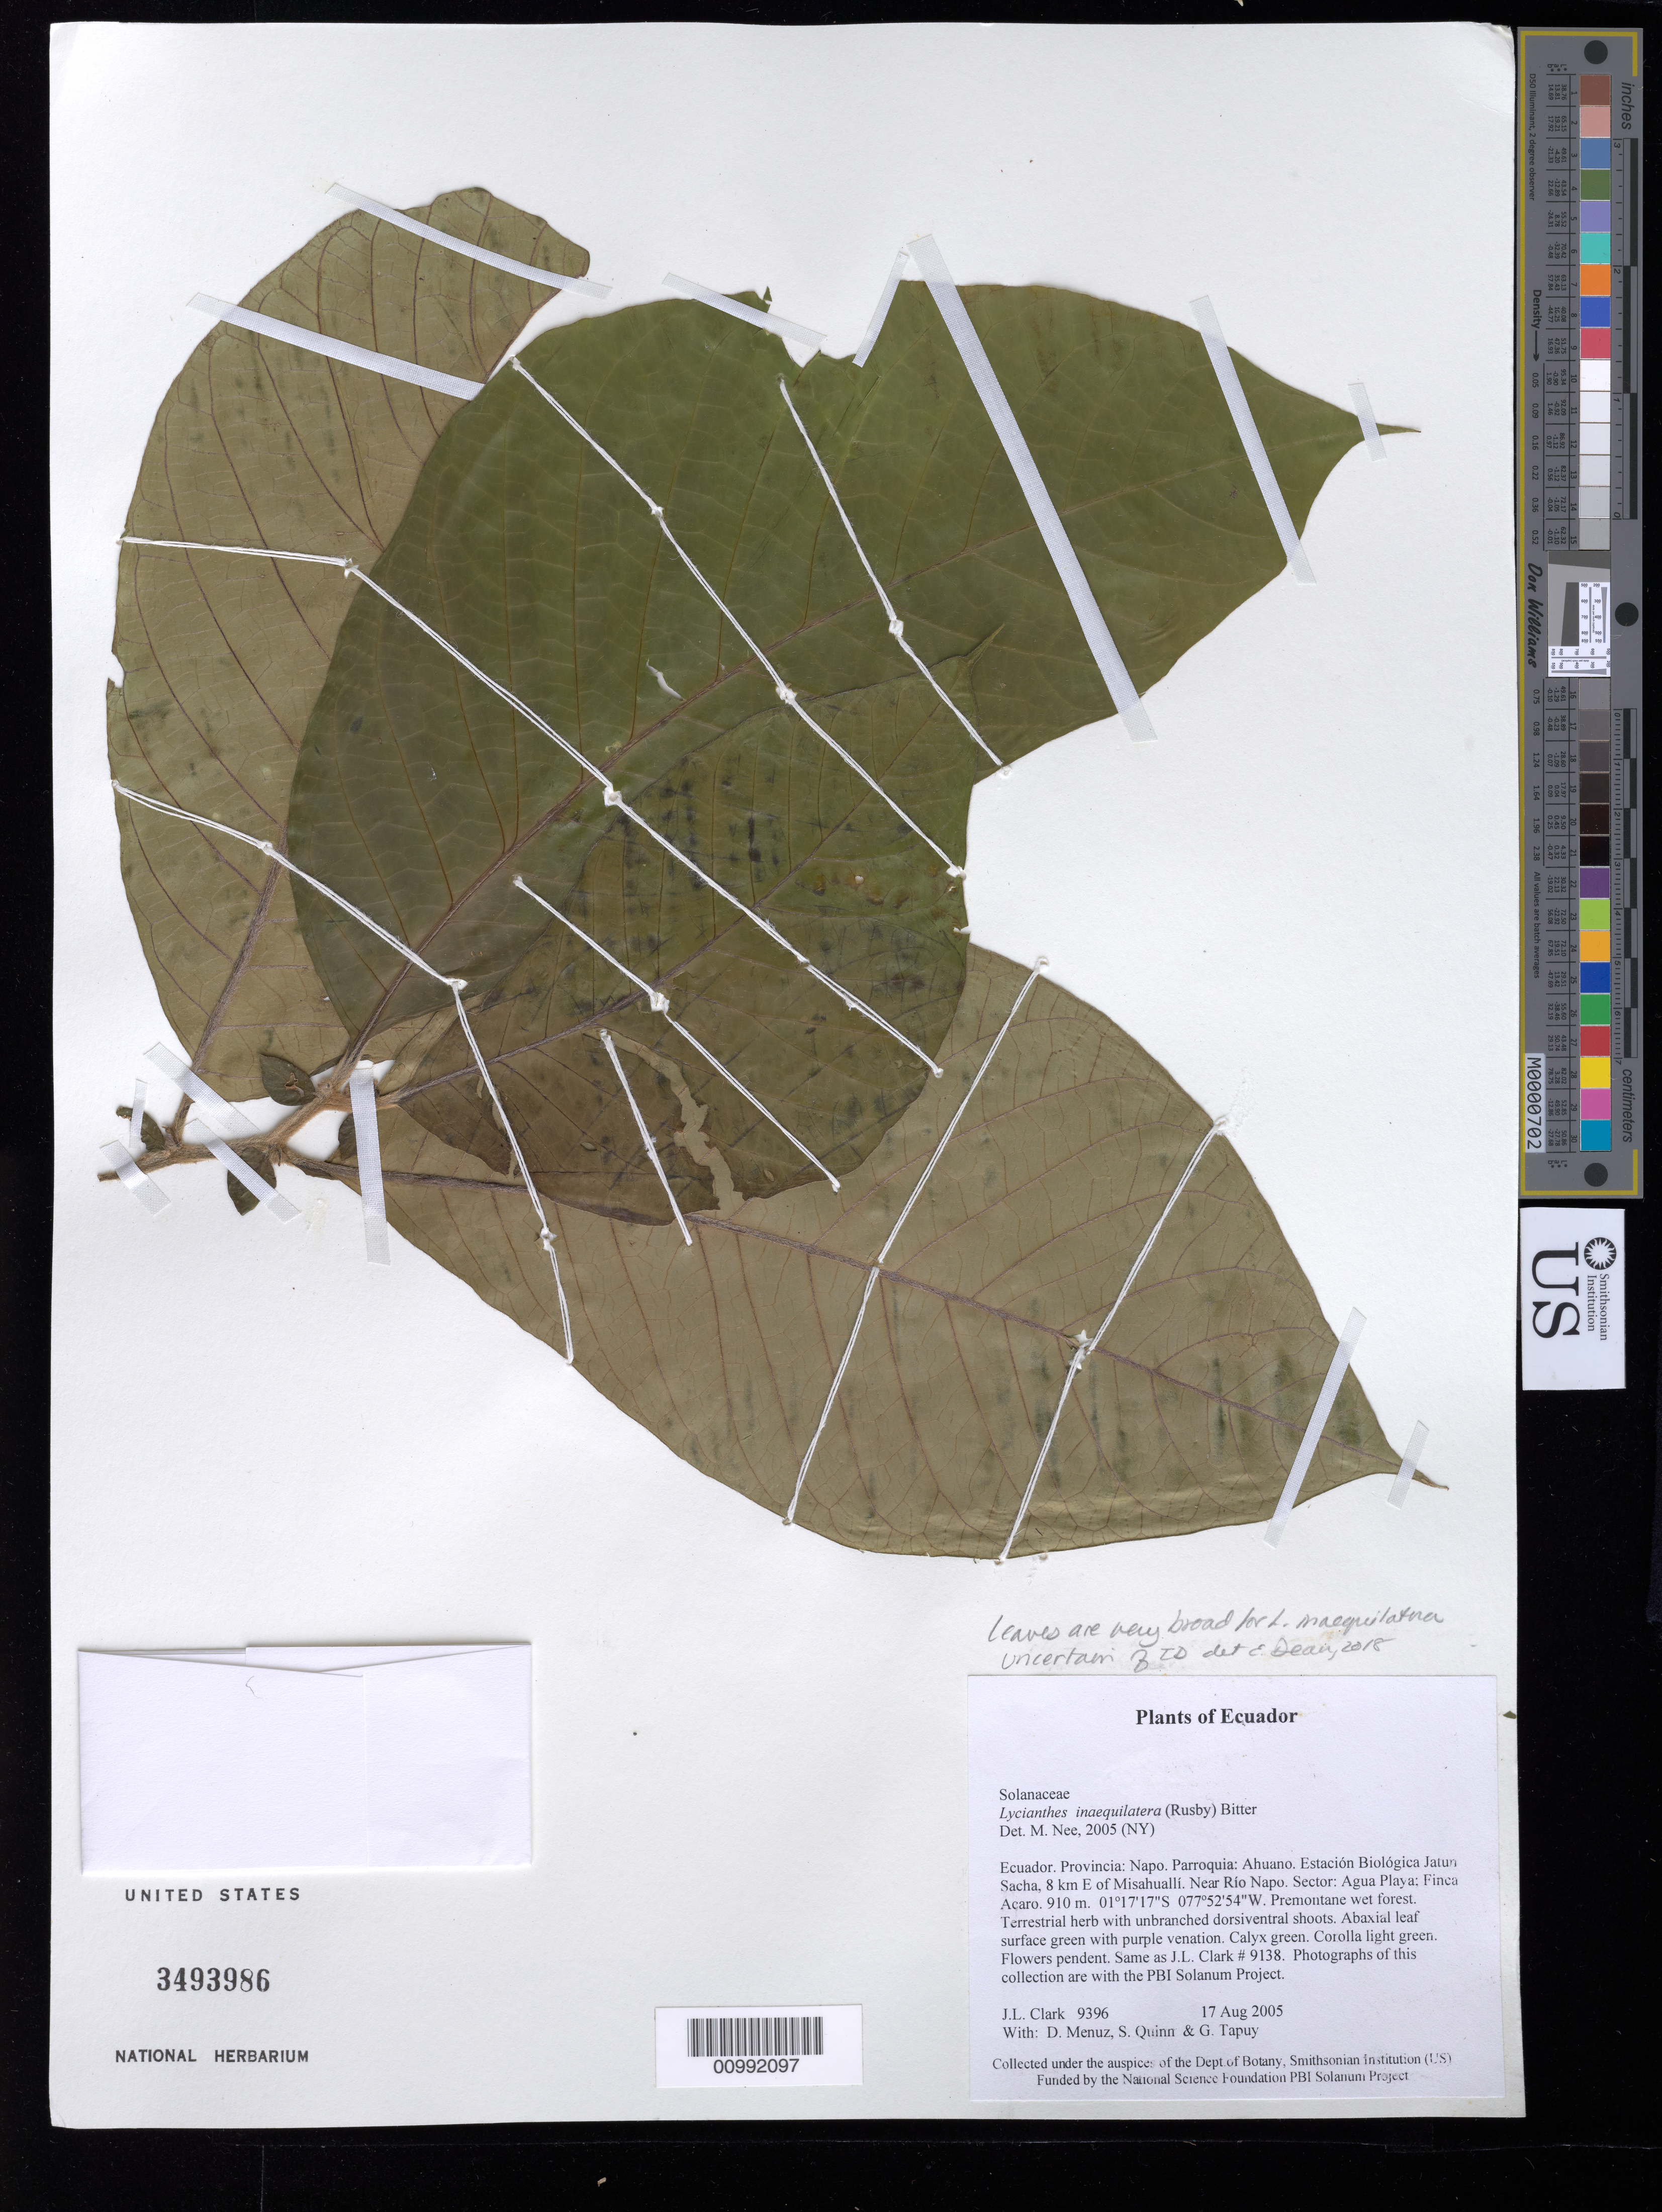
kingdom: Plantae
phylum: Tracheophyta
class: Magnoliopsida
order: Solanales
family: Solanaceae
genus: Lycianthes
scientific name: Lycianthes inaequilatera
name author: (Rusby) Bitter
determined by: Nee, Michael H.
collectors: J. L. Clark, D. Menuz, S. Quinn & G. Tapuy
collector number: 9396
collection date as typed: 17 Aug 2005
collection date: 2005-08-17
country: Ecuador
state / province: Napo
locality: Parroquia: Ahuano. Estación Biológica Jatun Sacha, 8 km E of Misahuallí. Near Río Napo. Sector: Agua Playa; Finca Acaro.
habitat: Premontane wet forest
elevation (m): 910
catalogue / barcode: US 3493986